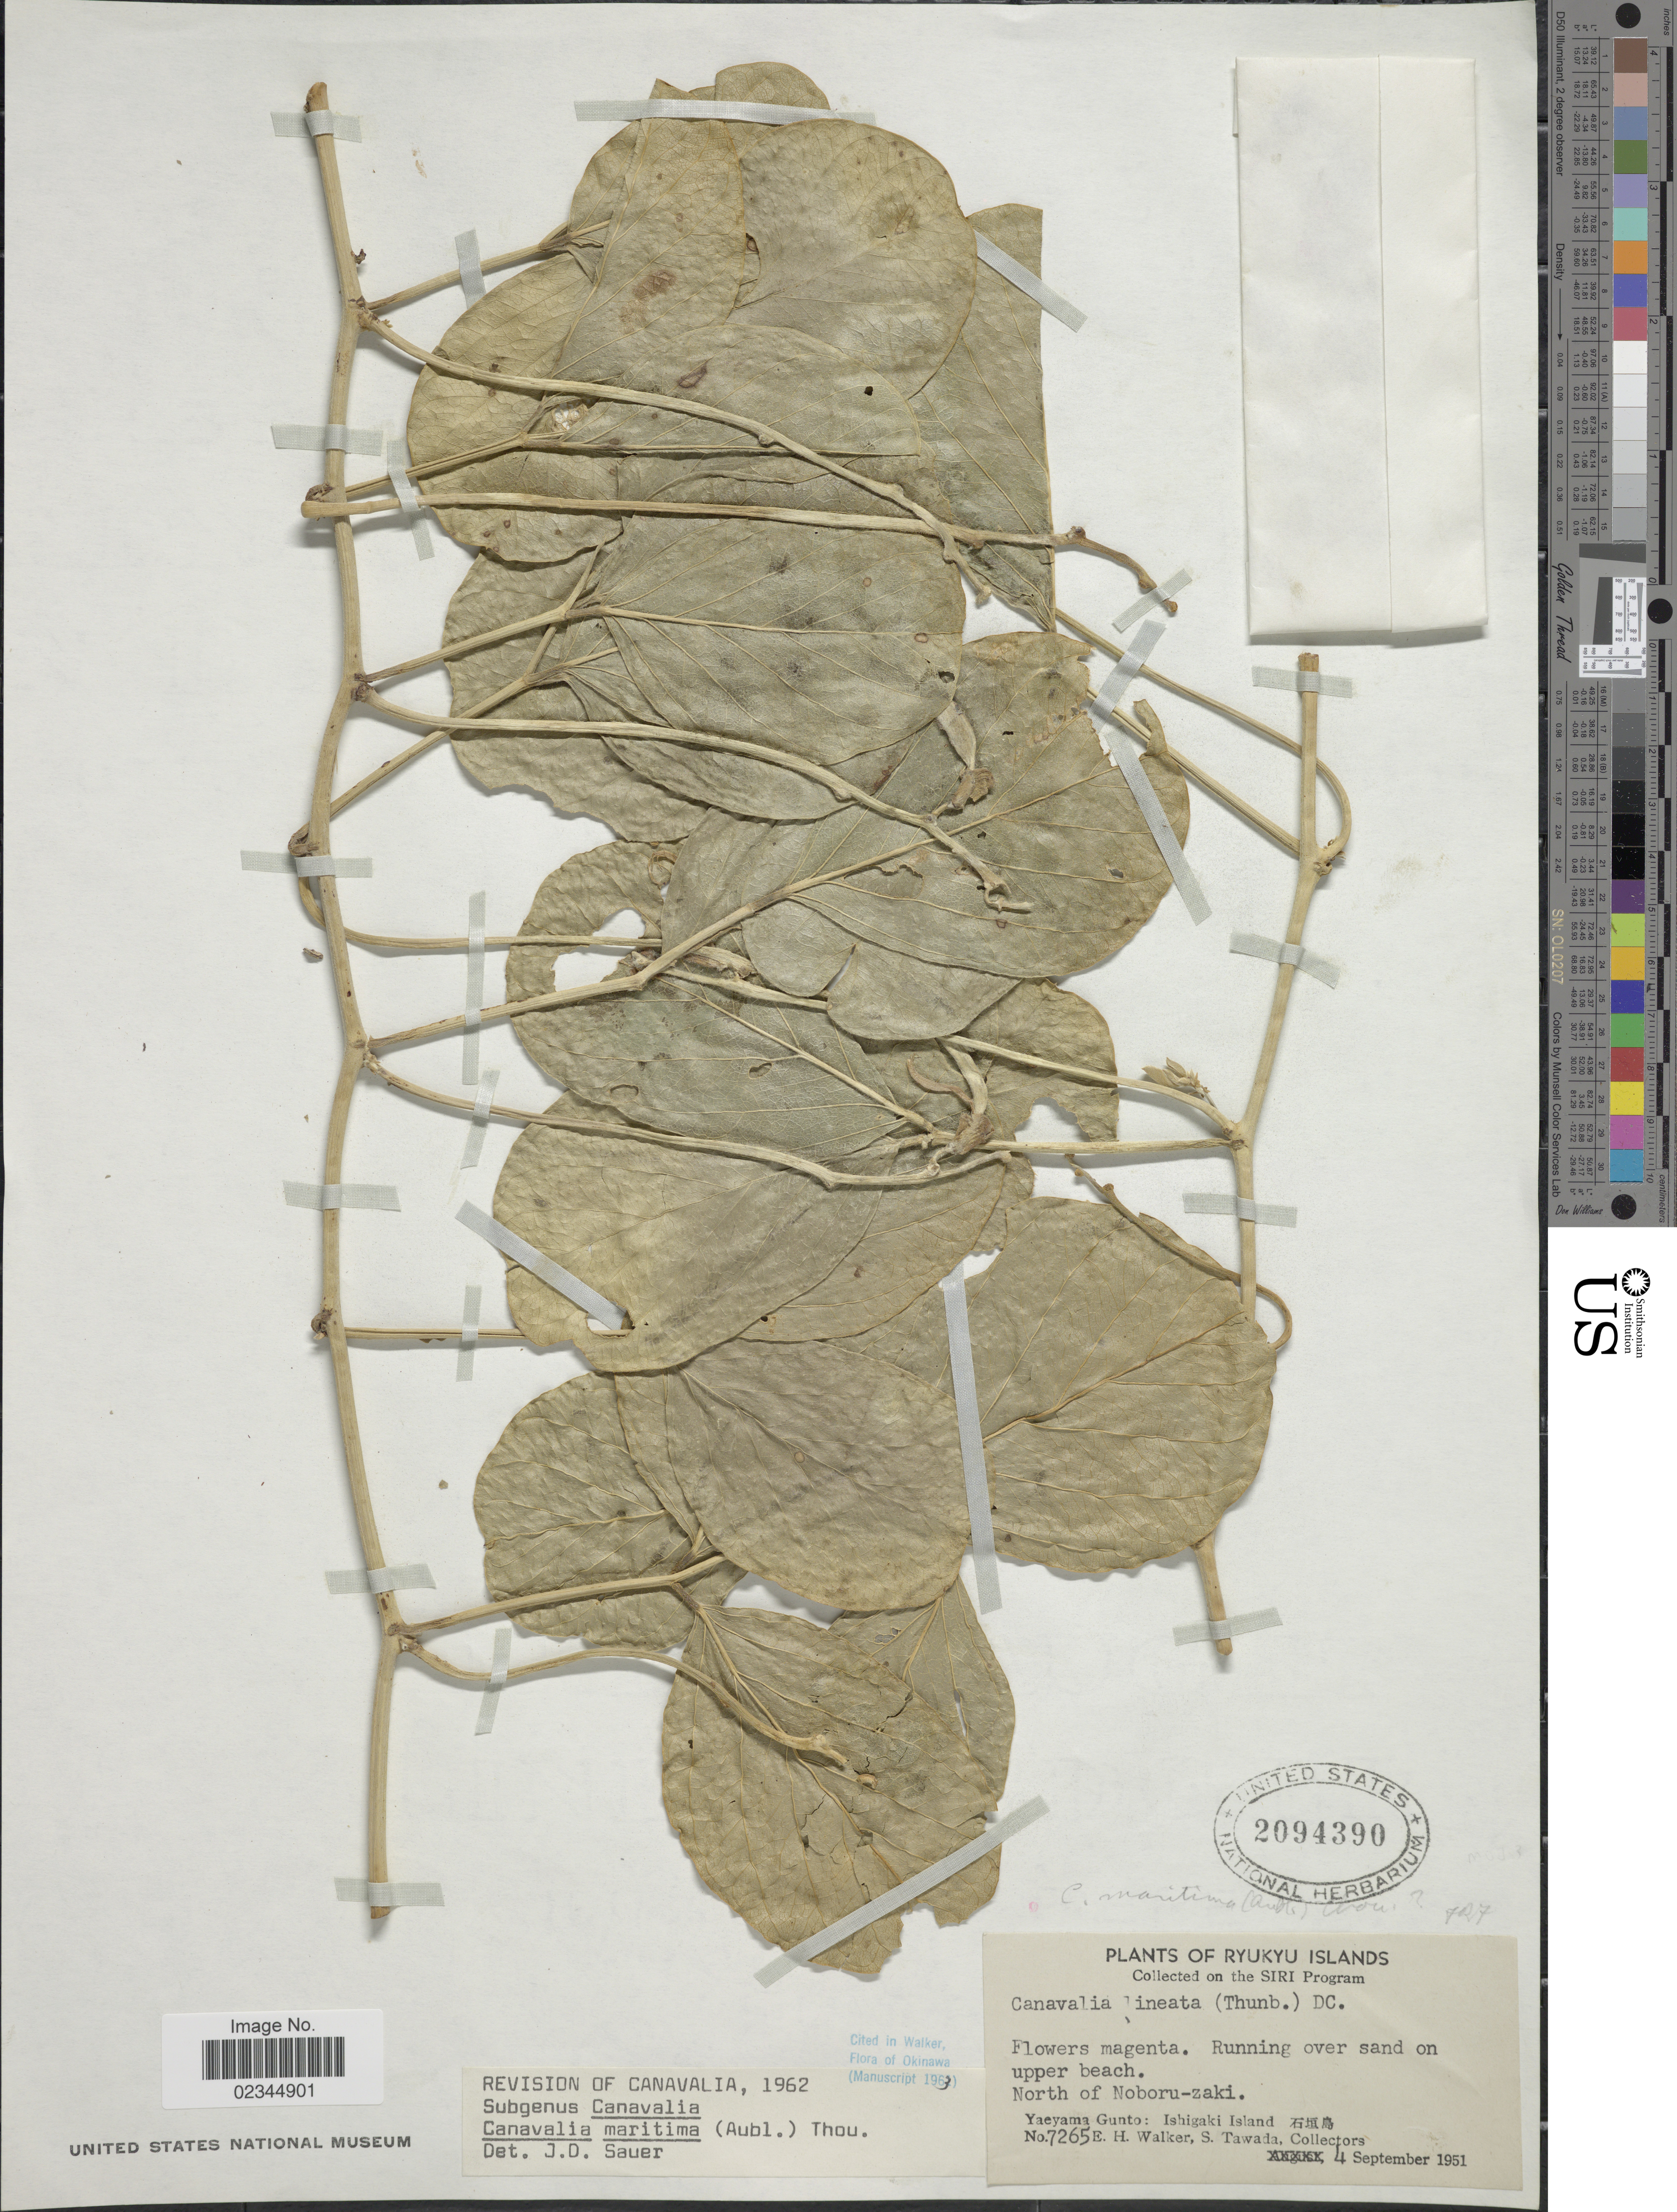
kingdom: Plantae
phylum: Tracheophyta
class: Magnoliopsida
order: Fabales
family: Fabaceae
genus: Canavalia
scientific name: Canavalia rosea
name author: (Sw.) DC.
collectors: E. H. Walker & S. Tawada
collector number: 7265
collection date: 1951-09-04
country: Japan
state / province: Okinawa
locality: Ryukyu Islands, north of Noboru-zai, Yaeyama Gunto, Ishigaki Island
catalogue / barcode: US 2094390